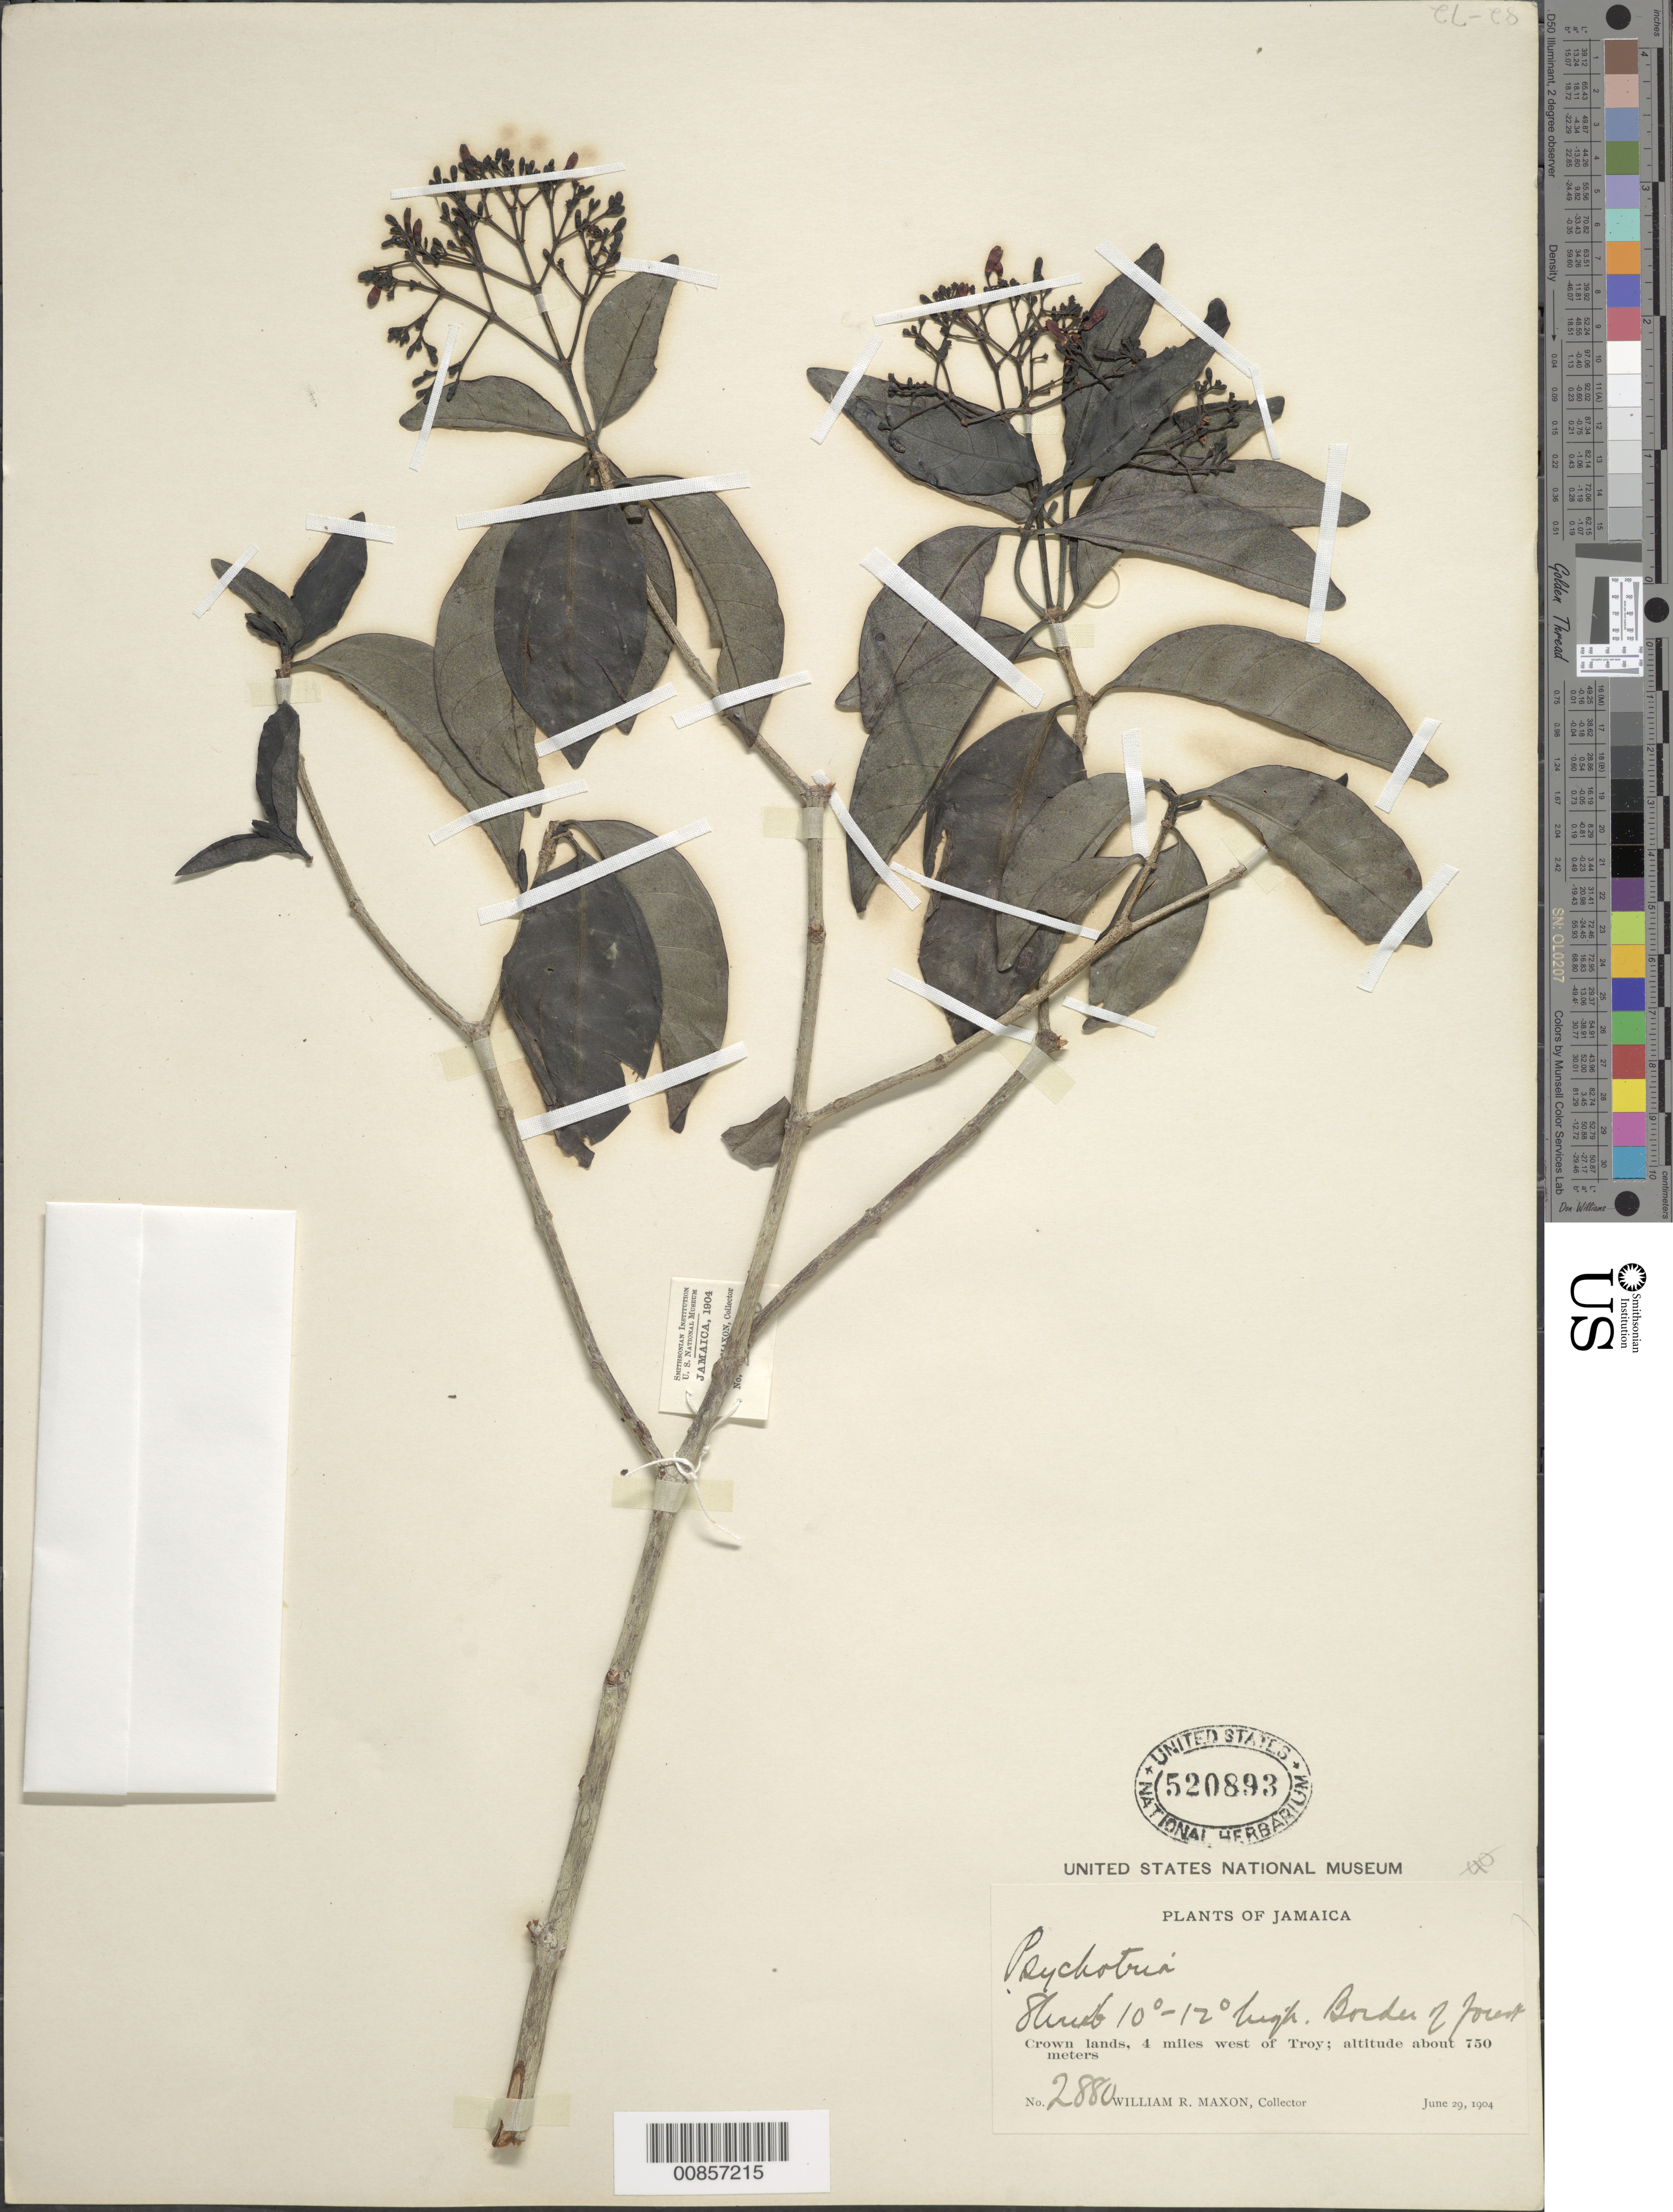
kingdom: Plantae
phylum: Tracheophyta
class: Magnoliopsida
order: Gentianales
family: Rubiaceae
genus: Psychotria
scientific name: Psychotria sp.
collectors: W. R. Maxon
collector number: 2880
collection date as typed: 29 Jun 1904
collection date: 1904-06-29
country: Jamaica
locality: Crown Lands, 4 miles west of Troy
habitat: Foresst border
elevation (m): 750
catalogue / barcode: US 520893